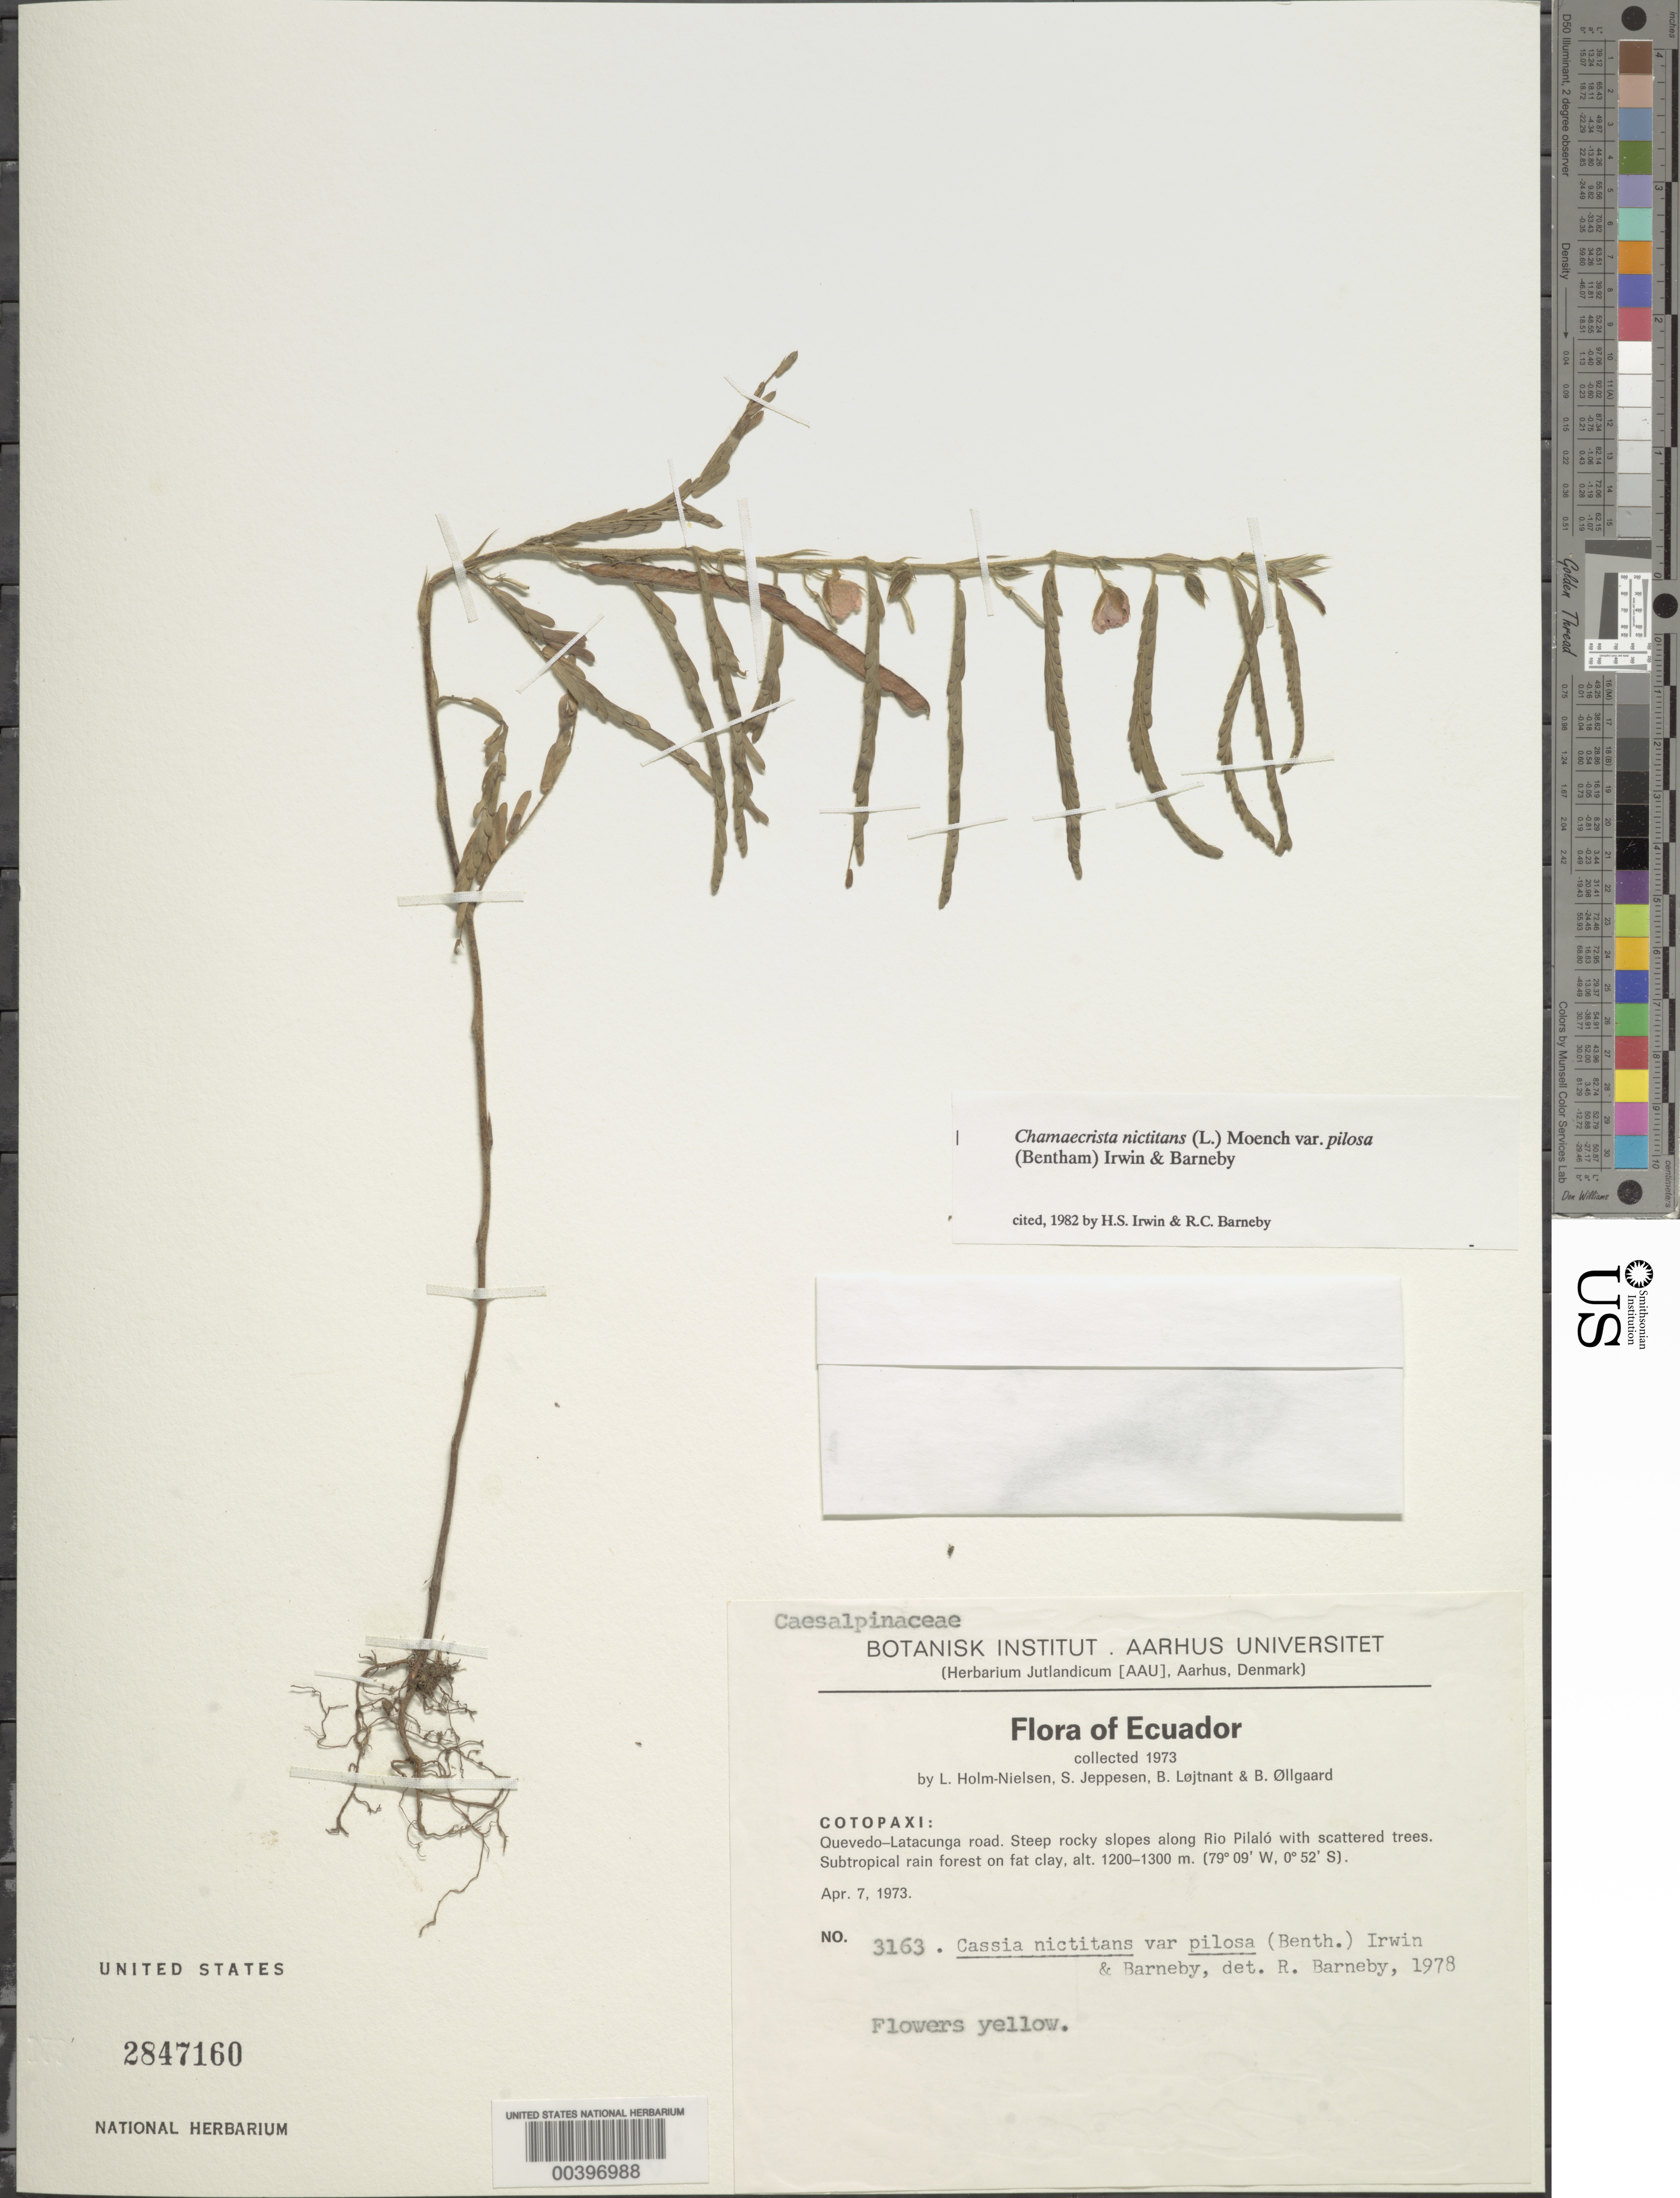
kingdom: Plantae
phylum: Tracheophyta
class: Magnoliopsida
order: Fabales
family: Fabaceae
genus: Chamaecrista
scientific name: Chamaecrista nictitans var. pilosa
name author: (Benth.) H.S. Irwin & Barneby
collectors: L. B. Holm-Nielsen, S. Jeppesen, B. Löjtnant & B. Øllgaard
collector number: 3163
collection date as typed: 07 Apr 1973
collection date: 1973-04-07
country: Ecuador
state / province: Cotopaxi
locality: Quevedo-Latacunga road; along Rio Pilalo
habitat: Steep rocky slopes along river; subtropical rain forest on fat clay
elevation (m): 1200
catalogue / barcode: US 2847160